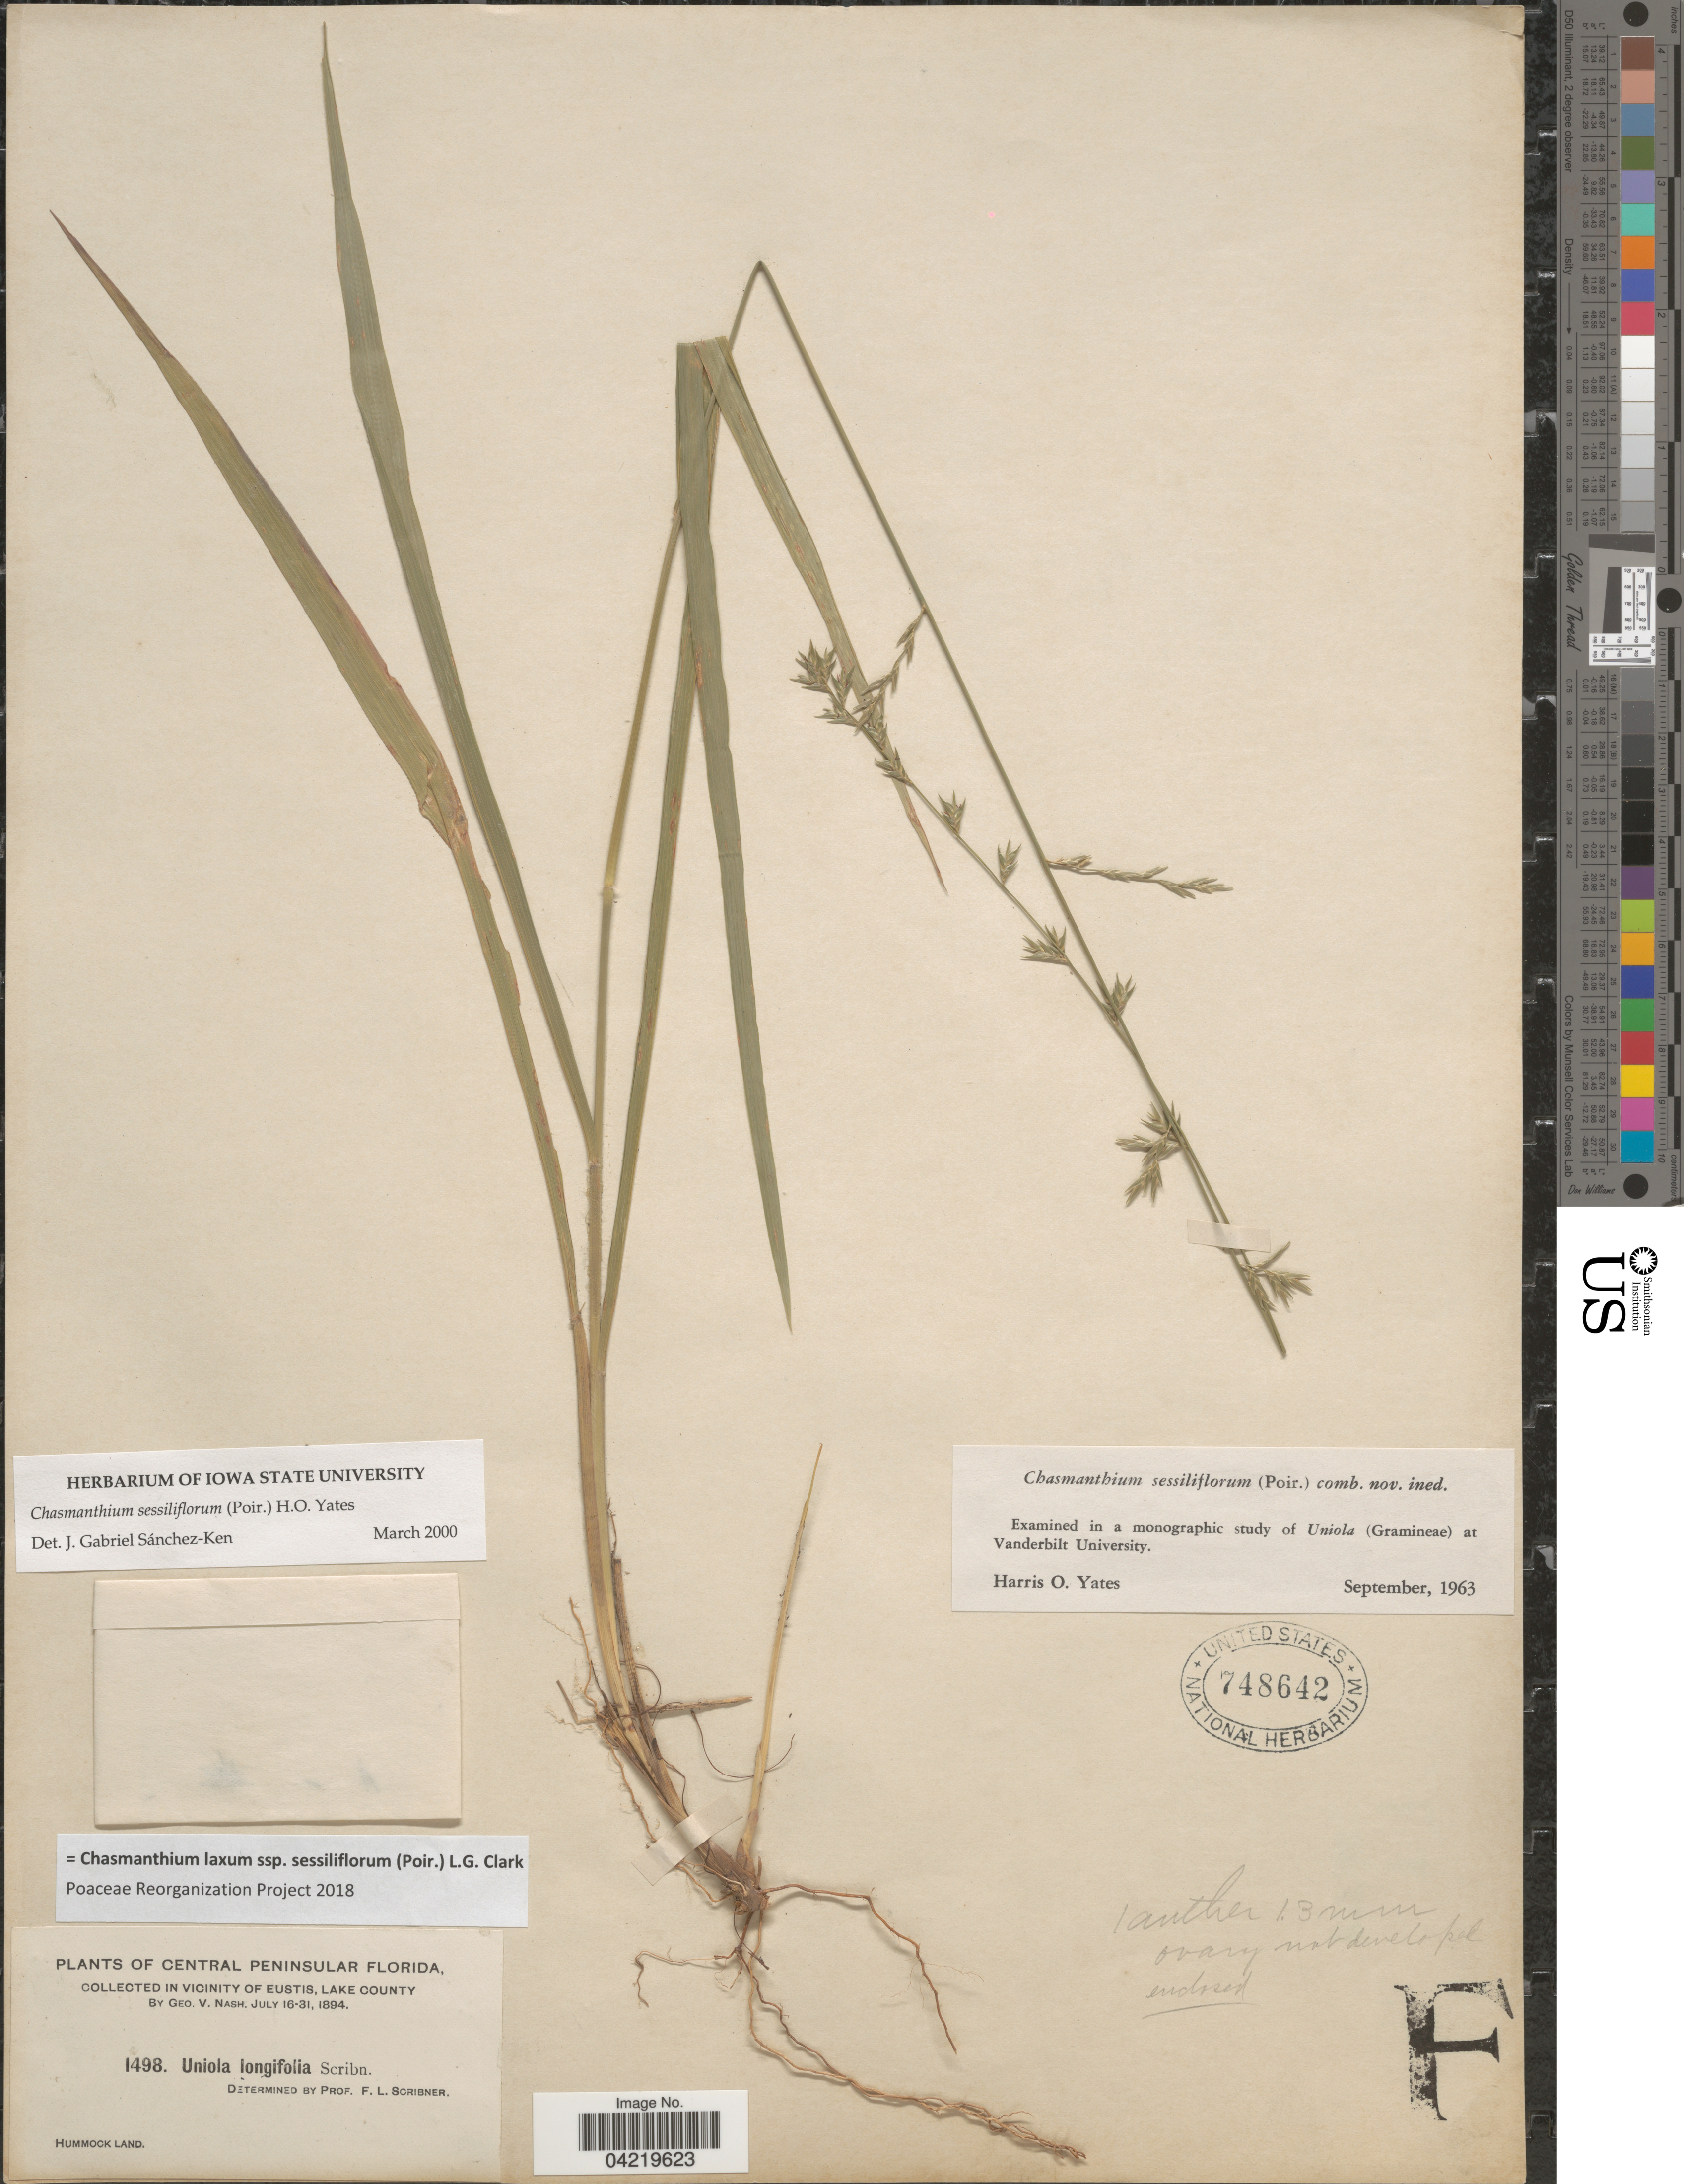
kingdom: Plantae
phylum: Tracheophyta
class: Liliopsida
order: Poales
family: Poaceae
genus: Chasmanthium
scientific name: Chasmanthium laxum subsp. sessiliflorum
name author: (L.) H.O. Yates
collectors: G. V. Nash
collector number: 1498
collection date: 1894-07-16/1894-07-31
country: United States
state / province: Florida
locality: Central Peninsular Florida. In vicinity of Eustis, Lake County. Hummock Land.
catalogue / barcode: US 748642